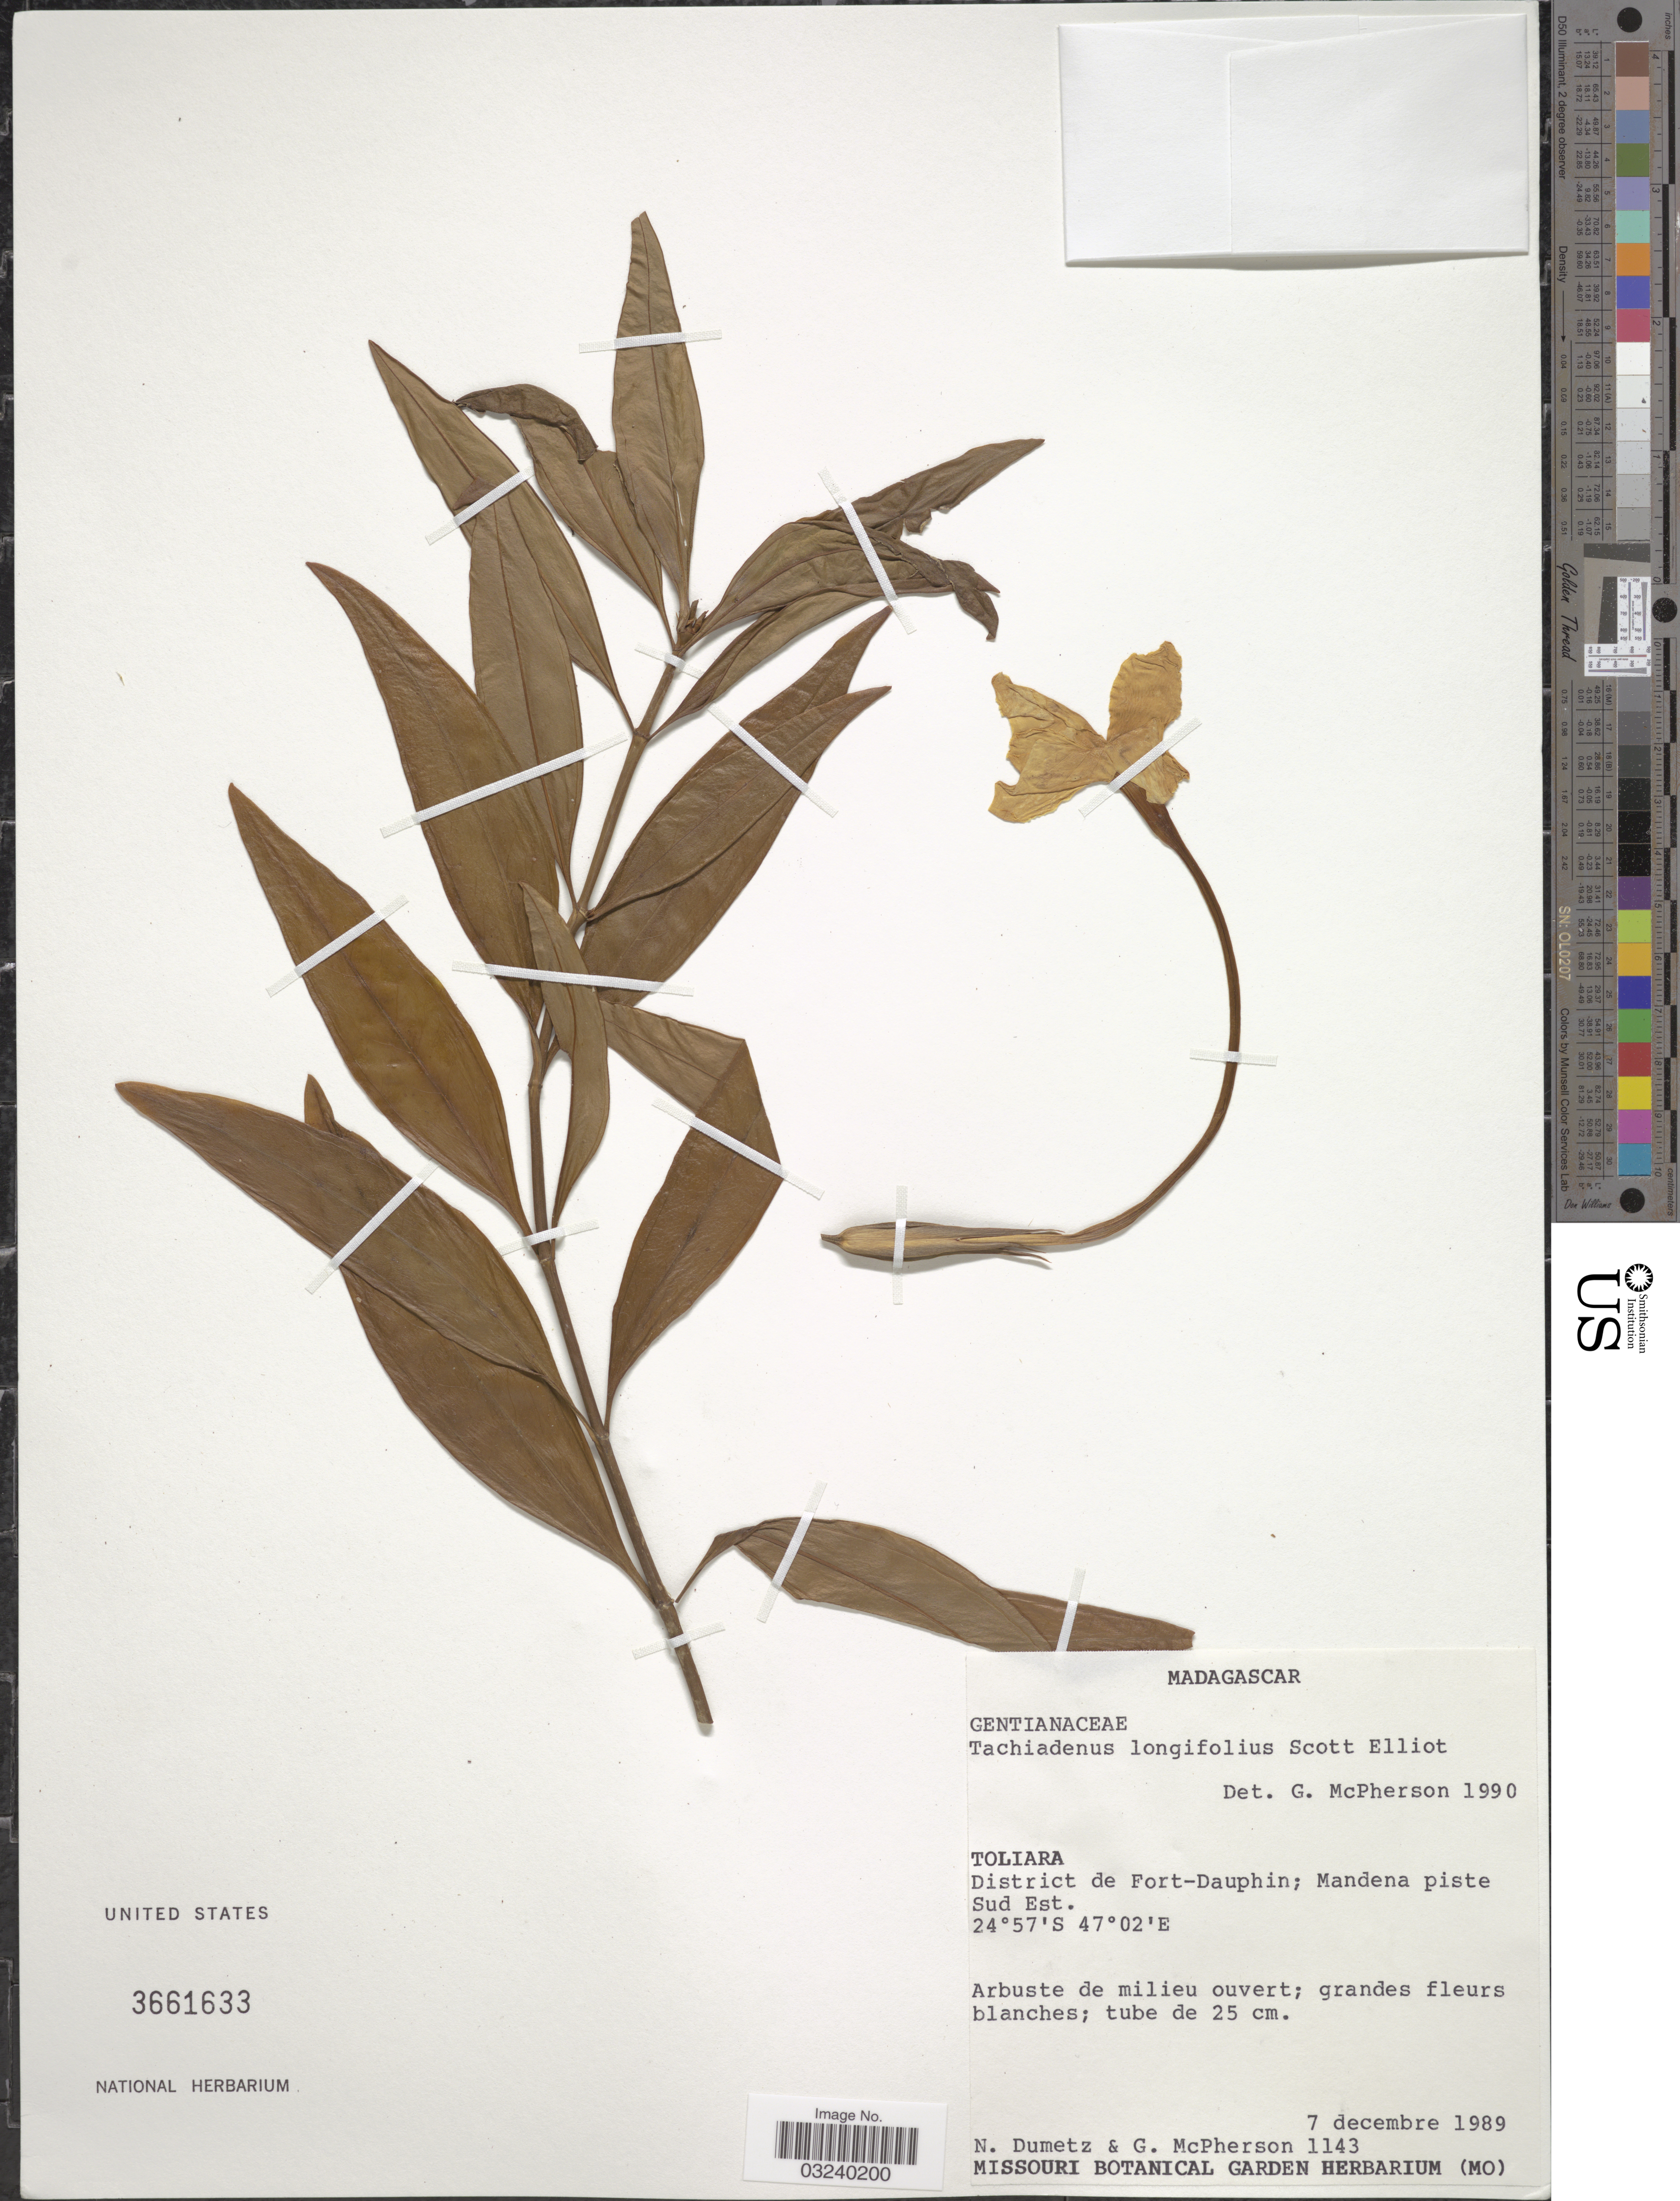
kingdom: Plantae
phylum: Tracheophyta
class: Magnoliopsida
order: Gentianales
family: Gentianaceae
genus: Tachiadenus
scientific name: Tachiadenus longiflorus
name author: Griseb.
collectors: N. Dumetz & G. McPherson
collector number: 1143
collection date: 1989-12-07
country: Madagascar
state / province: Anosy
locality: District de Fort-Dauphin; Mandena piste Sud Est.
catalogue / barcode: US 3661633